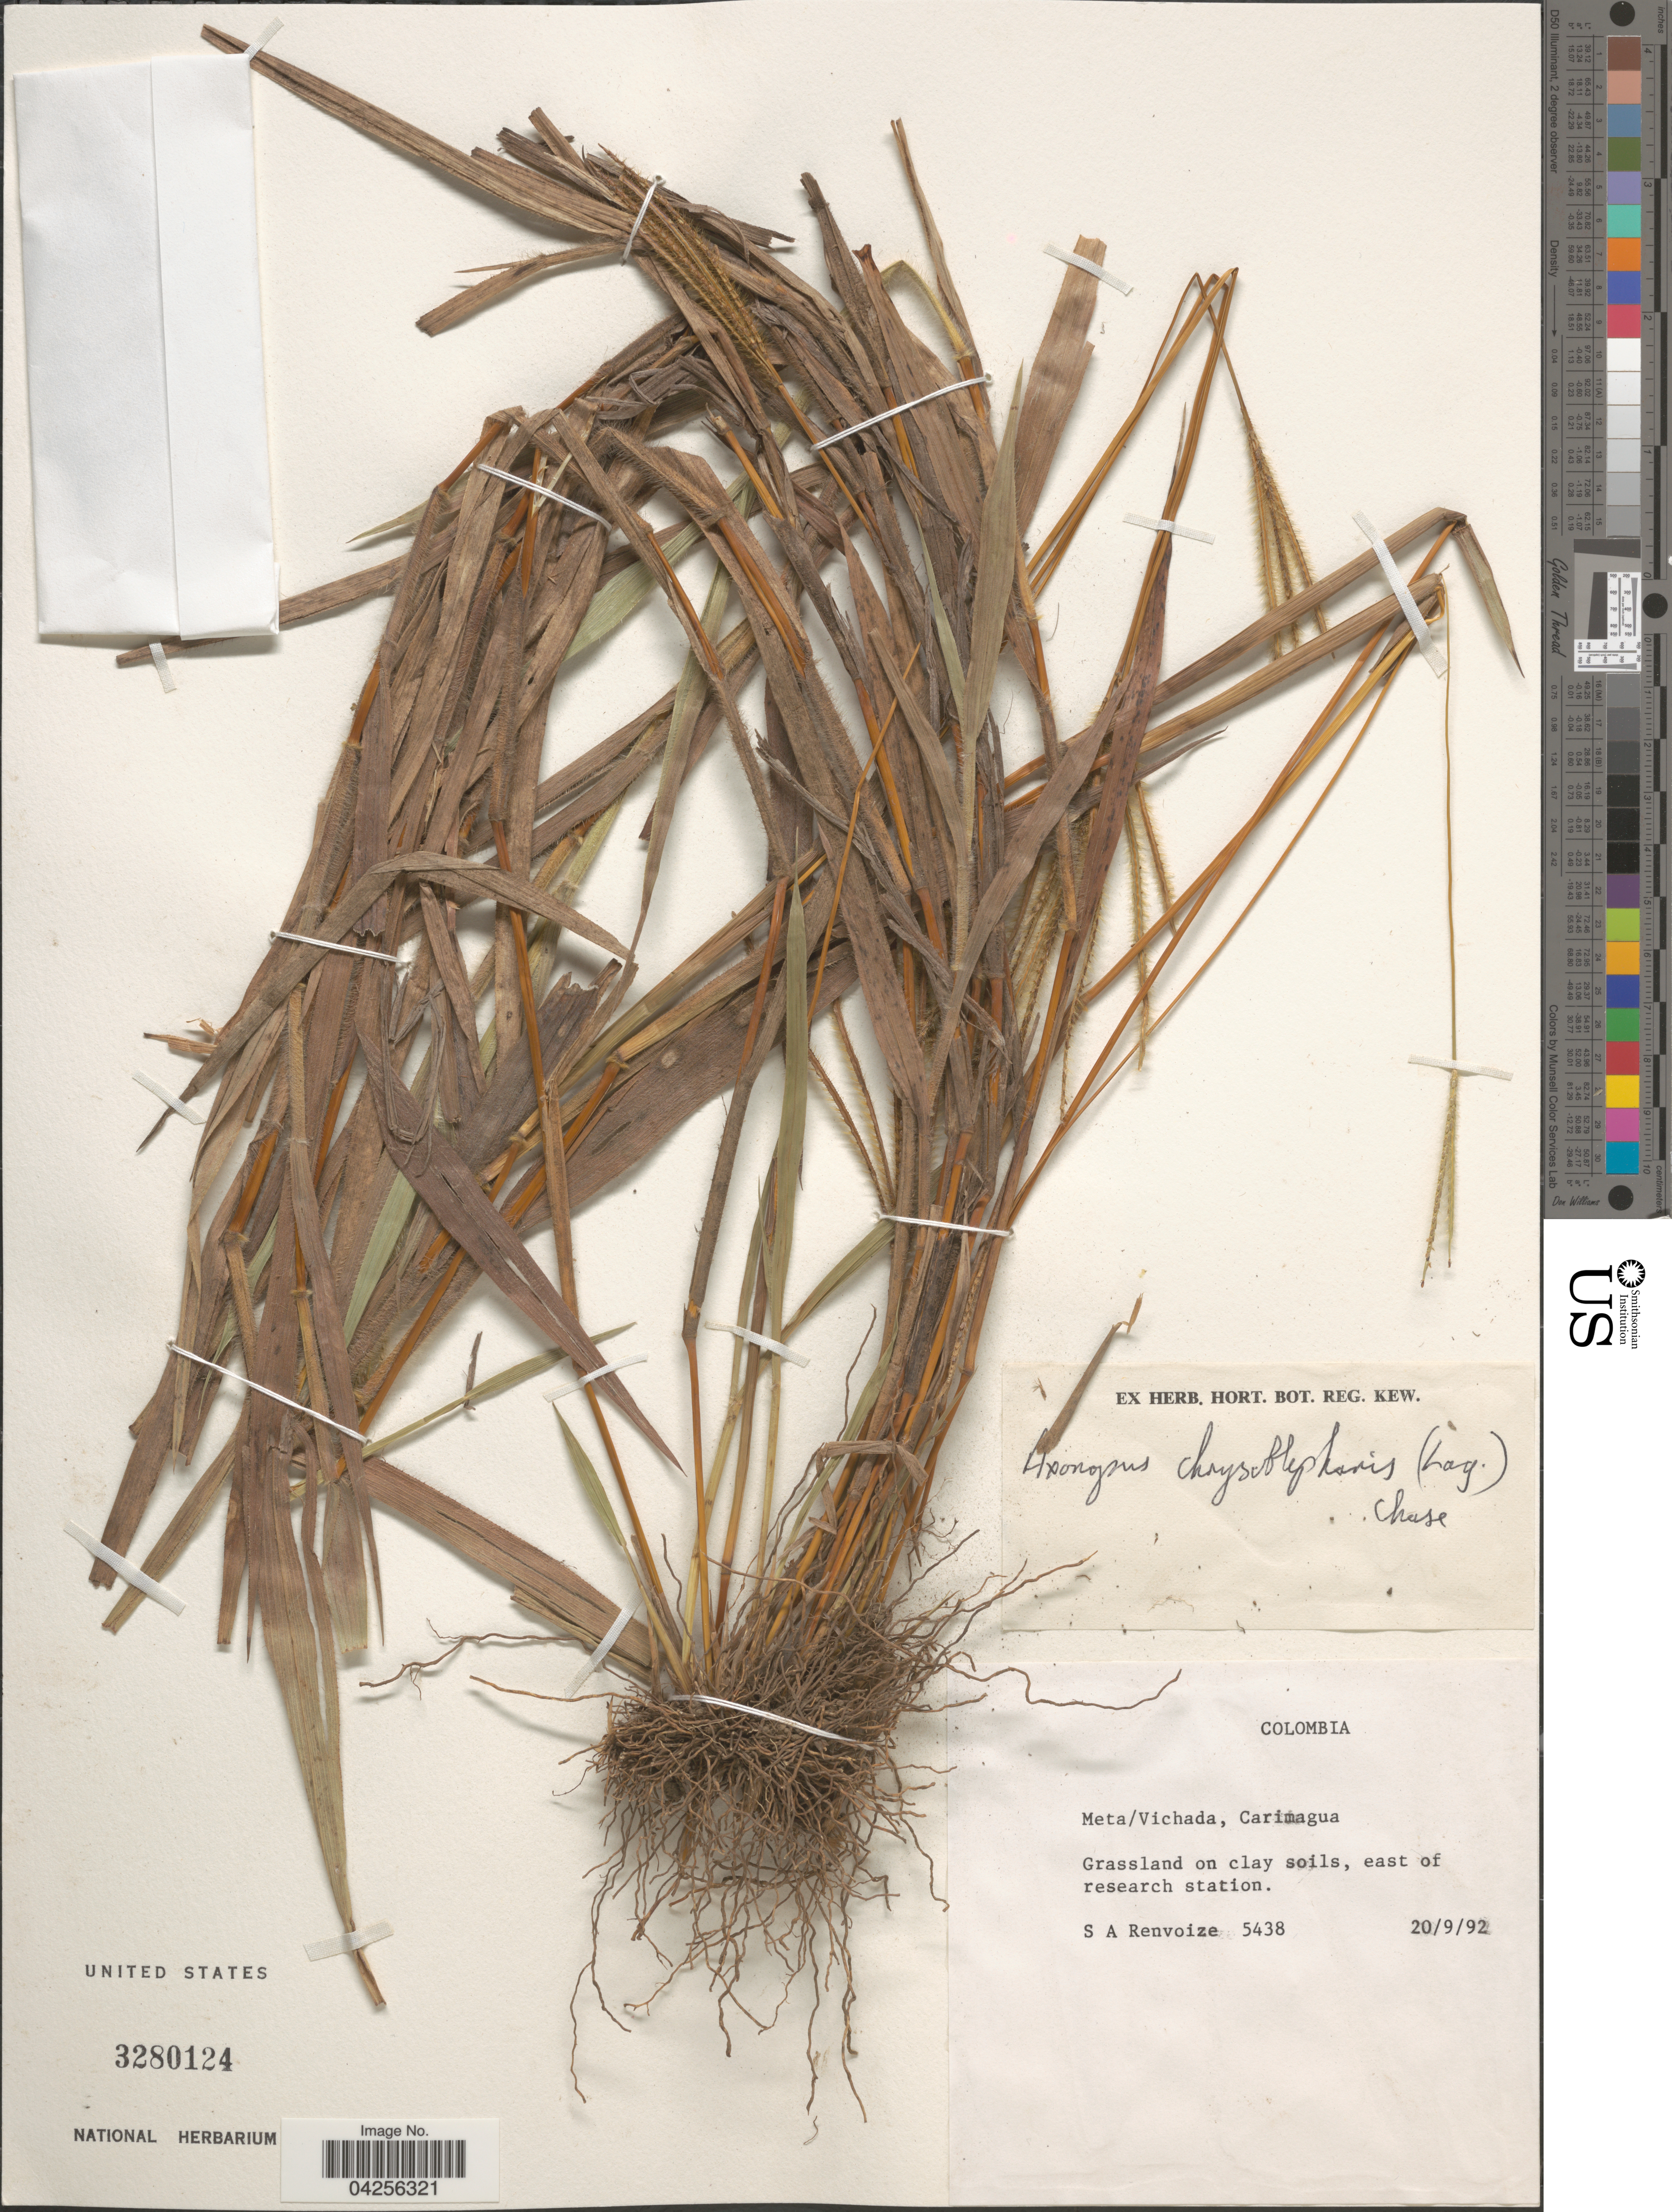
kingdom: Plantae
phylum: Tracheophyta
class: Liliopsida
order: Poales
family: Poaceae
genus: Axonopus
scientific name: Axonopus chrysoblepharis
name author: (Lag.) Chase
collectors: S. A. Renvoize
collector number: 5438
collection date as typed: Transcribed d/m/y: 20/9/92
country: Colombia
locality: Meta/Vichada, Carimagua. East of research station.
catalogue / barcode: US 3280124